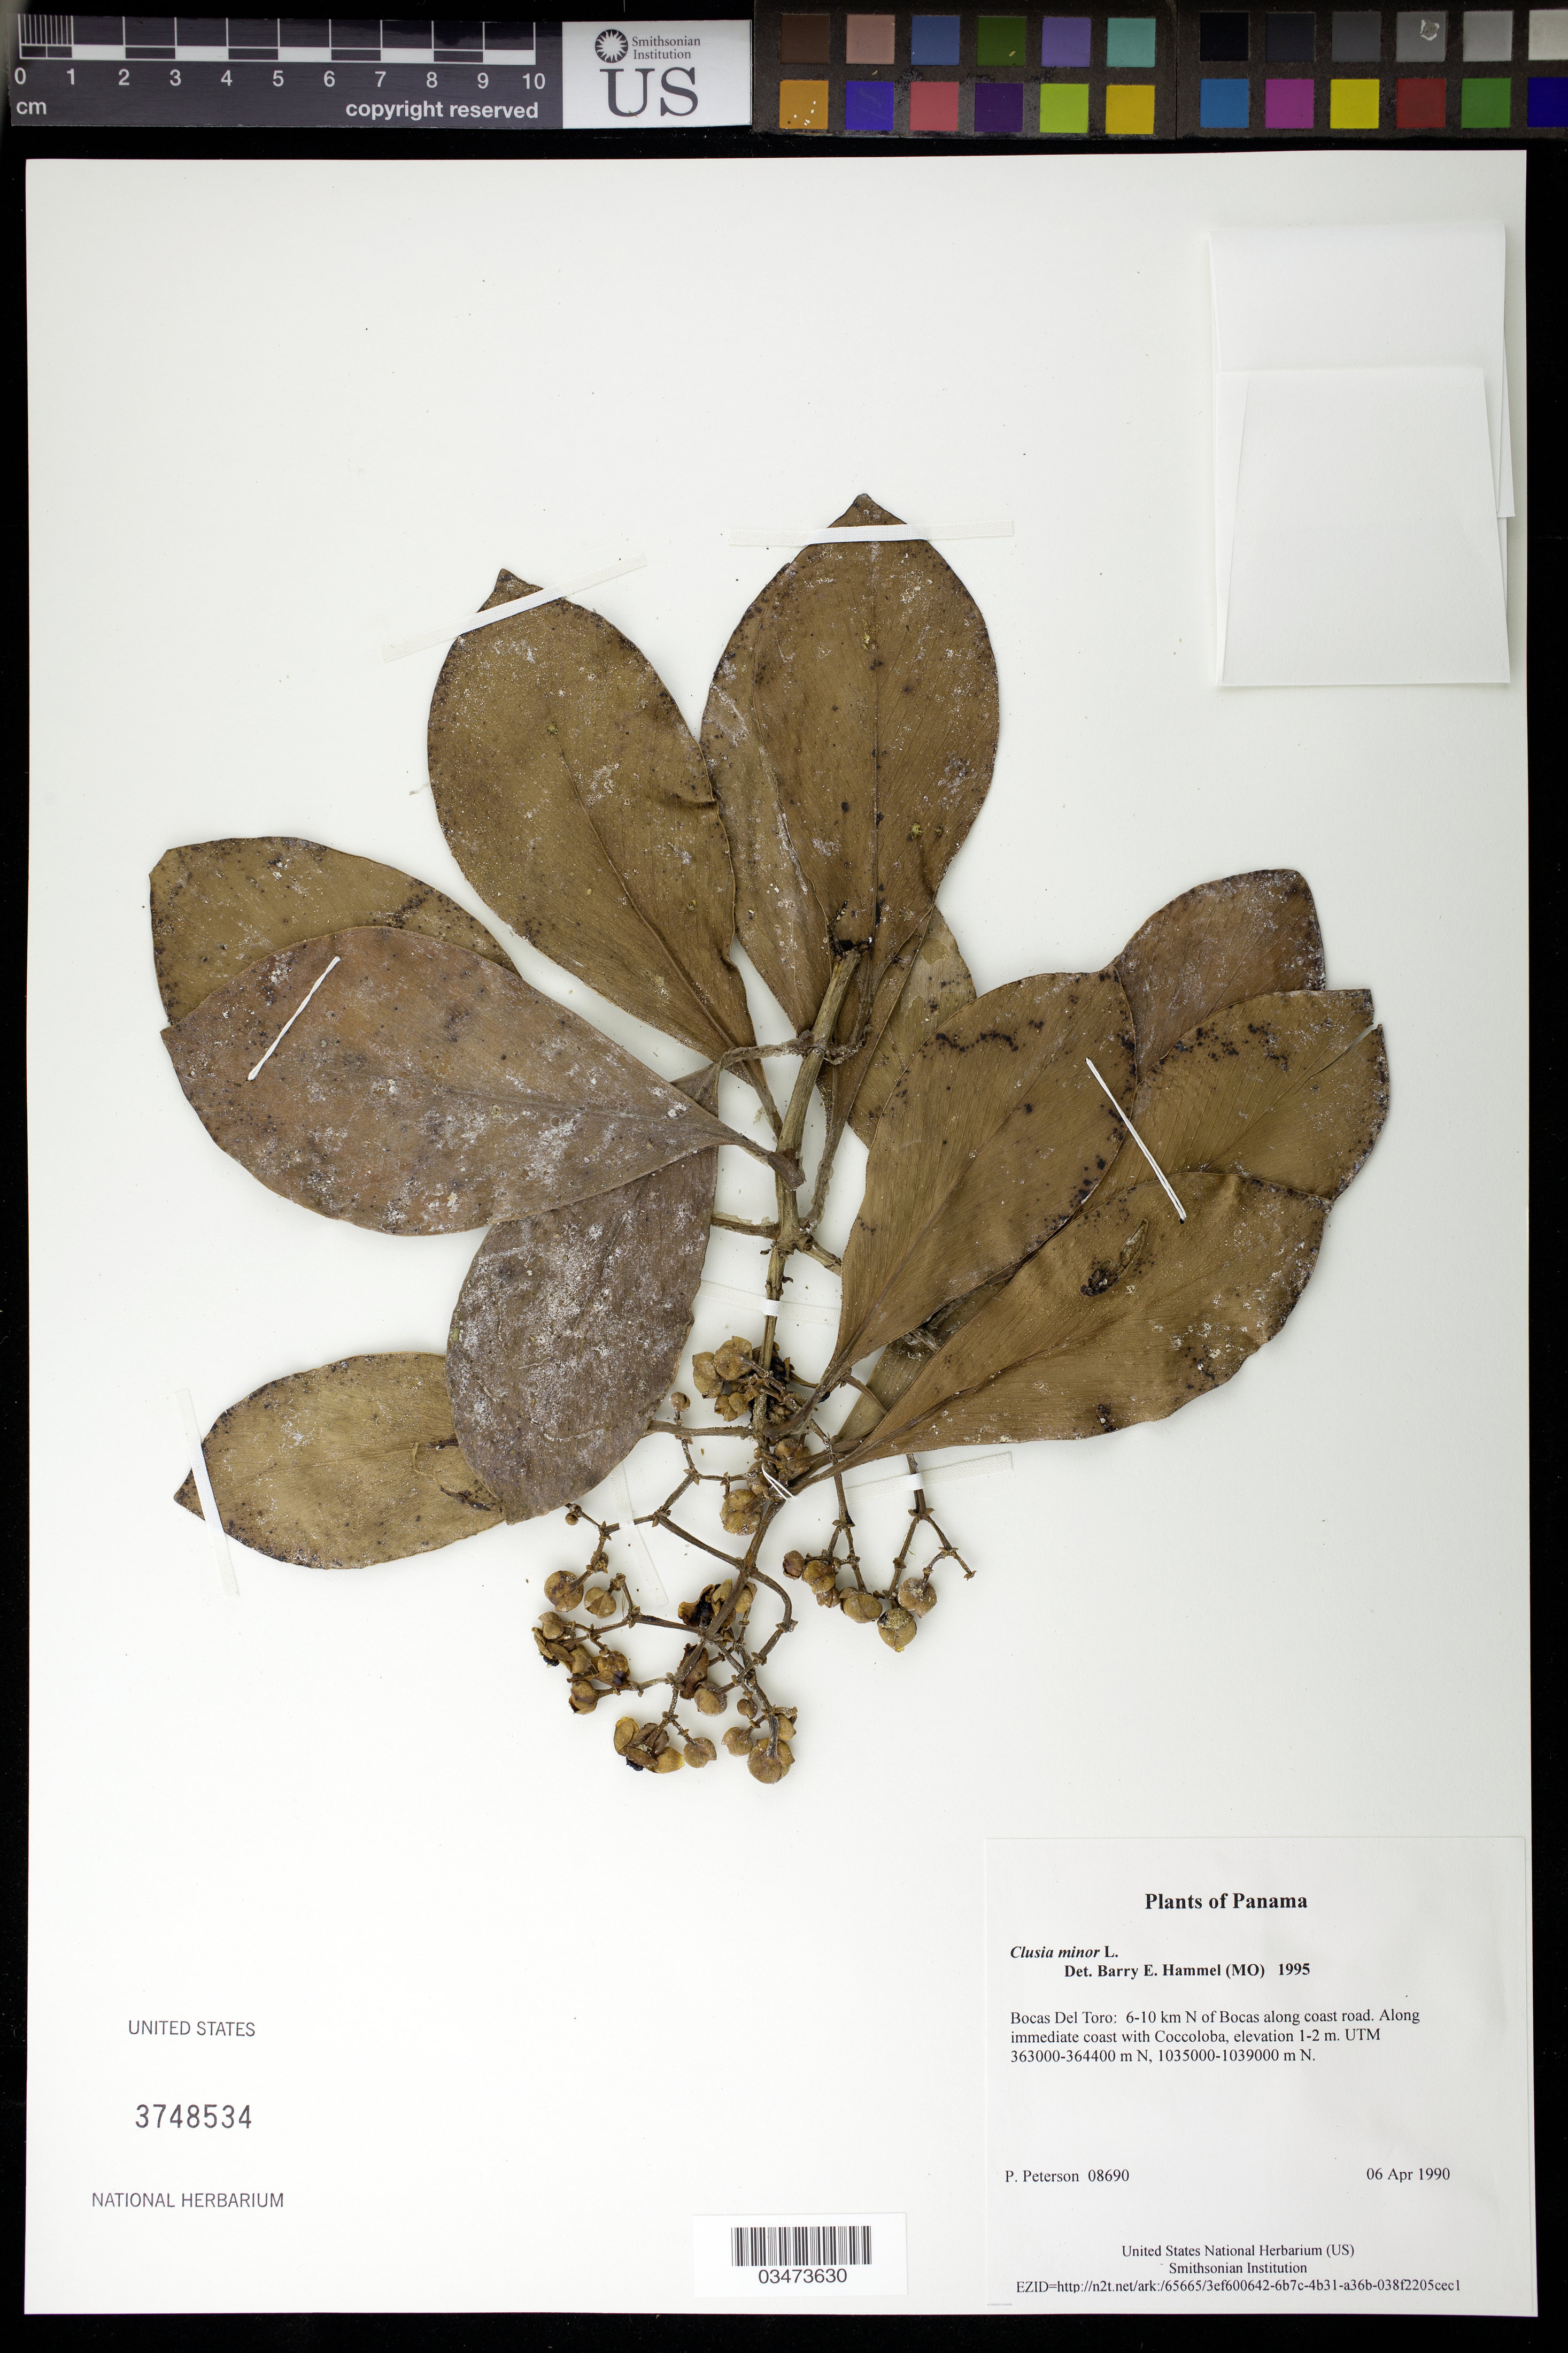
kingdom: Plantae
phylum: Tracheophyta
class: Magnoliopsida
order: Malpighiales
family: Clusiaceae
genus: Clusia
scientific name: Clusia minor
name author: L.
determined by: Hammel, Barry E., (MO), Missouri Botanical Garden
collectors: P. M. Peterson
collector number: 08690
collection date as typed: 06 Apr 1990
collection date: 1990-04-06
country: Panama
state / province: Bocas del Toro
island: Colón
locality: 6-10 km N of Bocas along coast road.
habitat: Along immediate coast with Coccoloba, elevation 1-2 m. UTM 363000-364400 m N, 1035000-1039000 m N.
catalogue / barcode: US 3748534